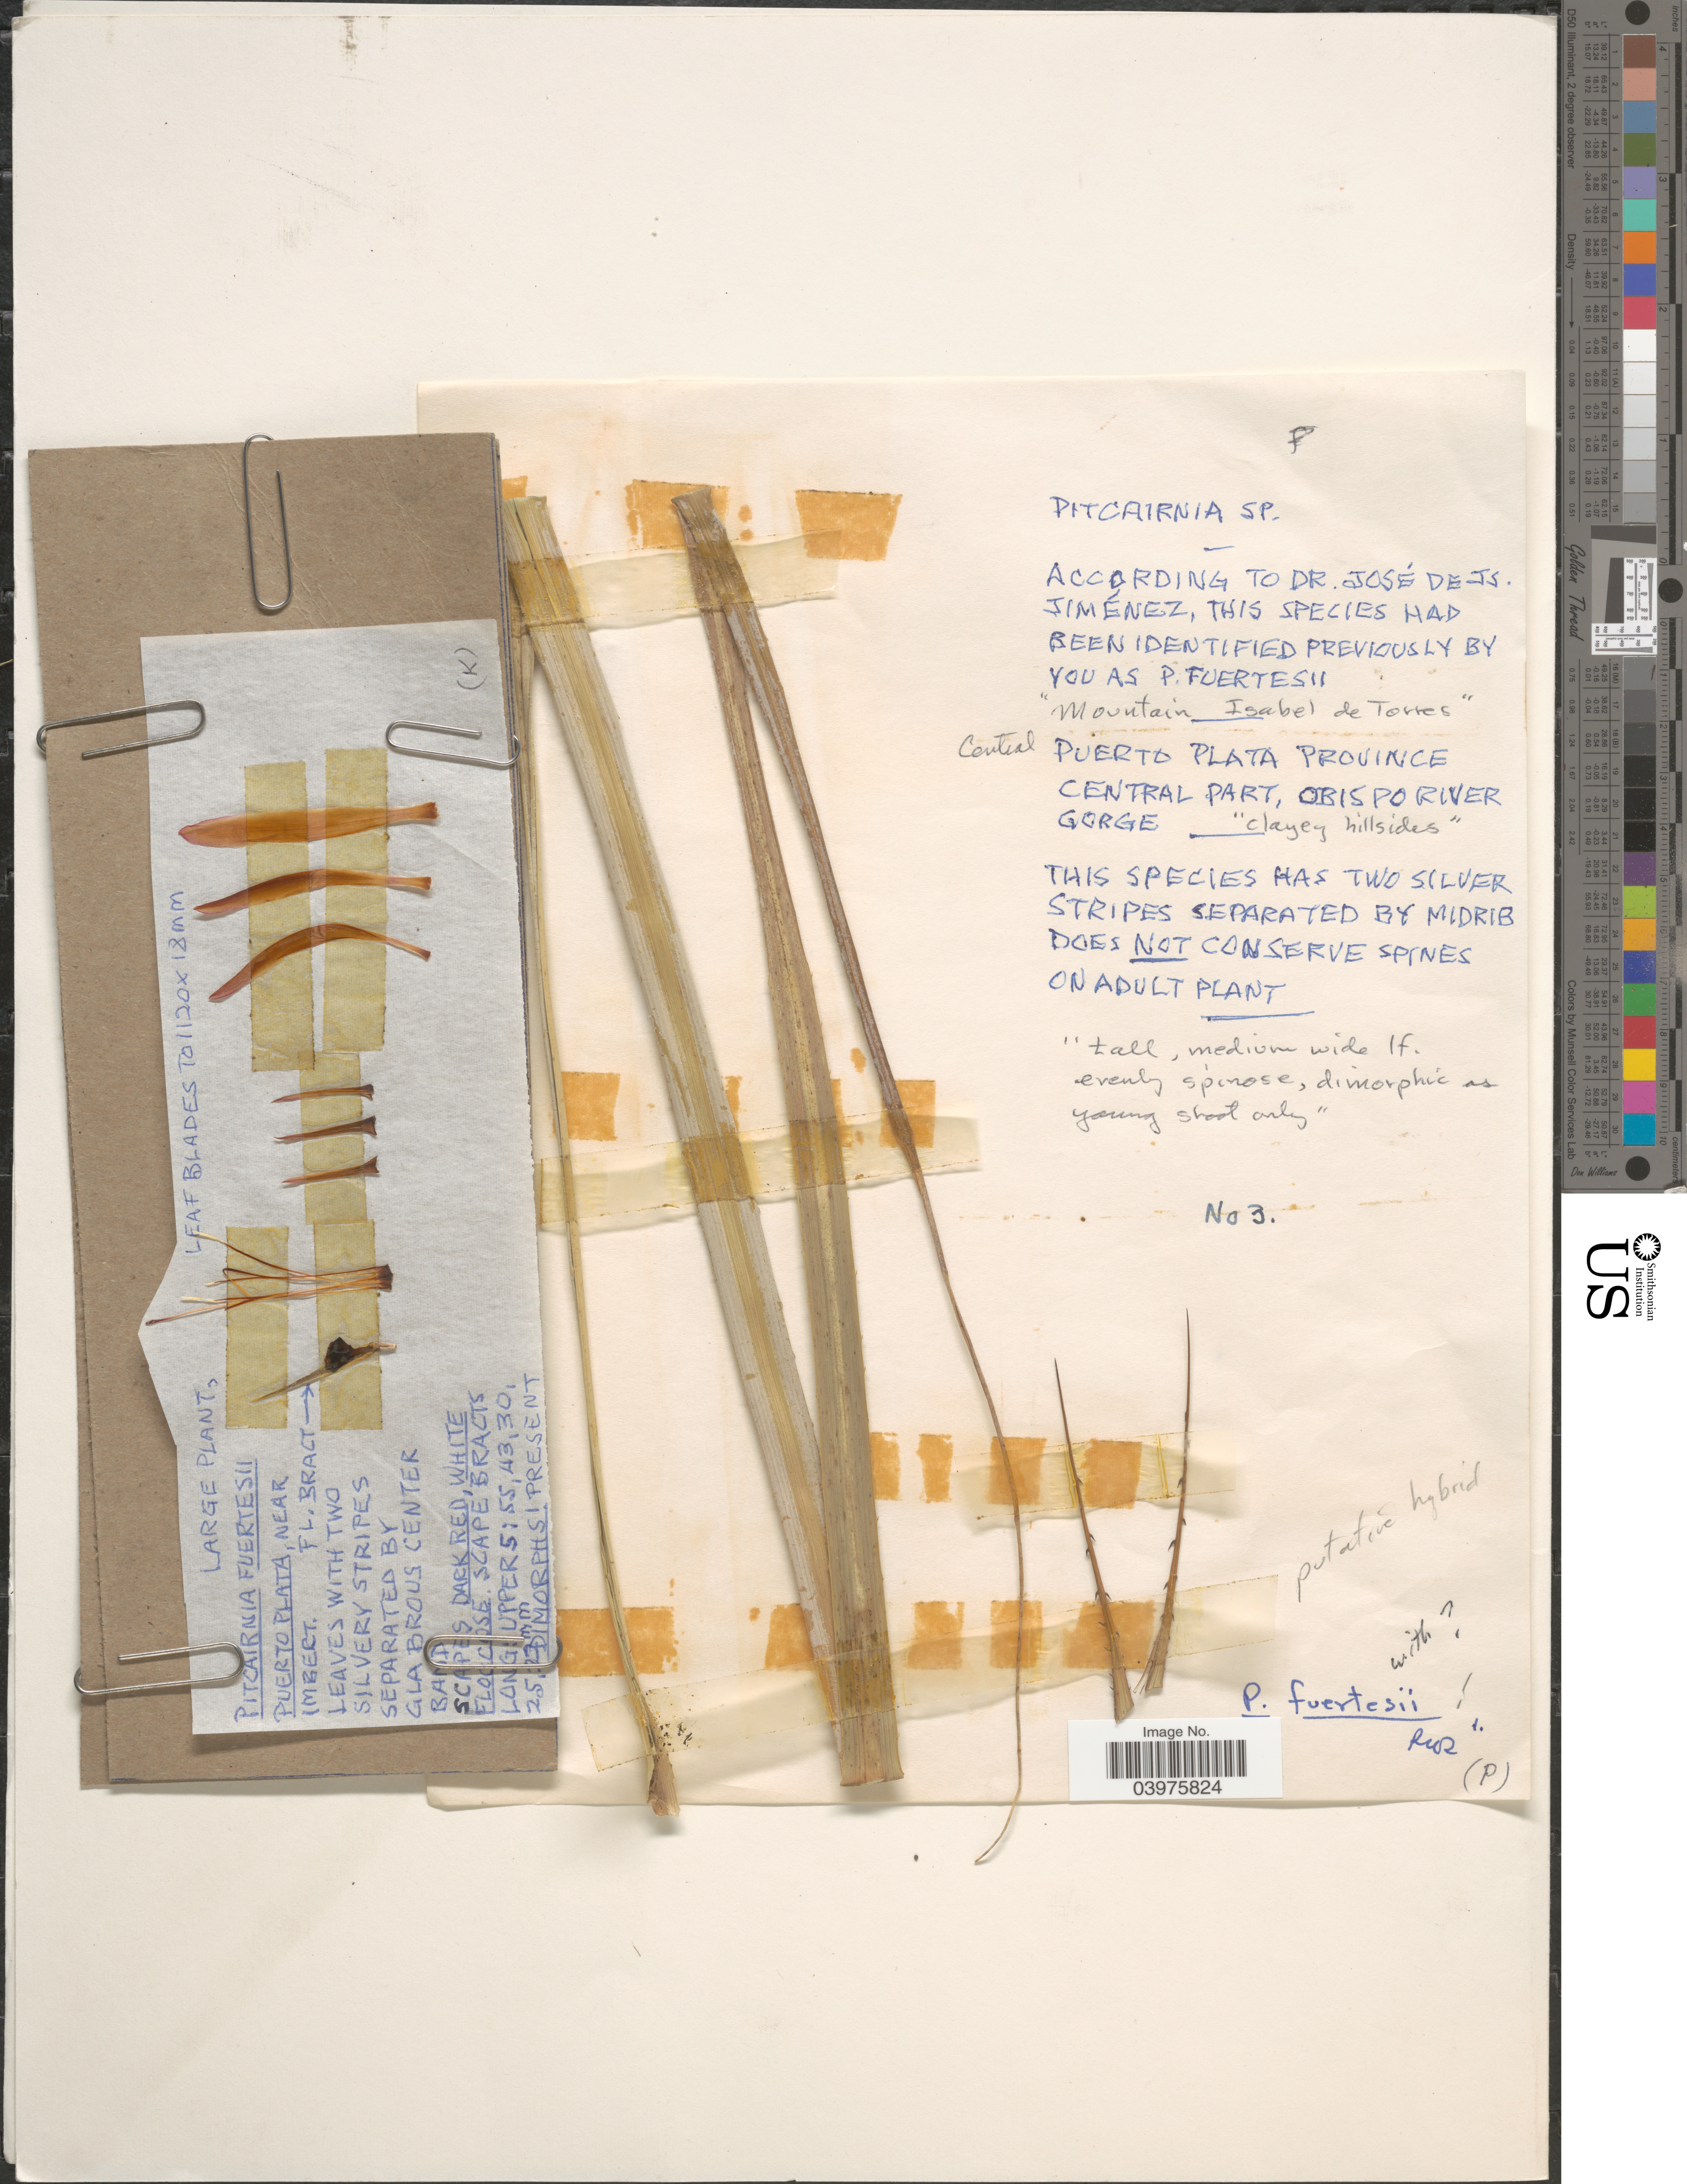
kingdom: Plantae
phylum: Tracheophyta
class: Liliopsida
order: Poales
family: Bromeliaceae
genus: Pitcairnia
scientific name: Pitcairnia fuertesii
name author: Mez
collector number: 3?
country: Dominican Republic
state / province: Puerto Plata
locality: Mountain Isabel de Torres